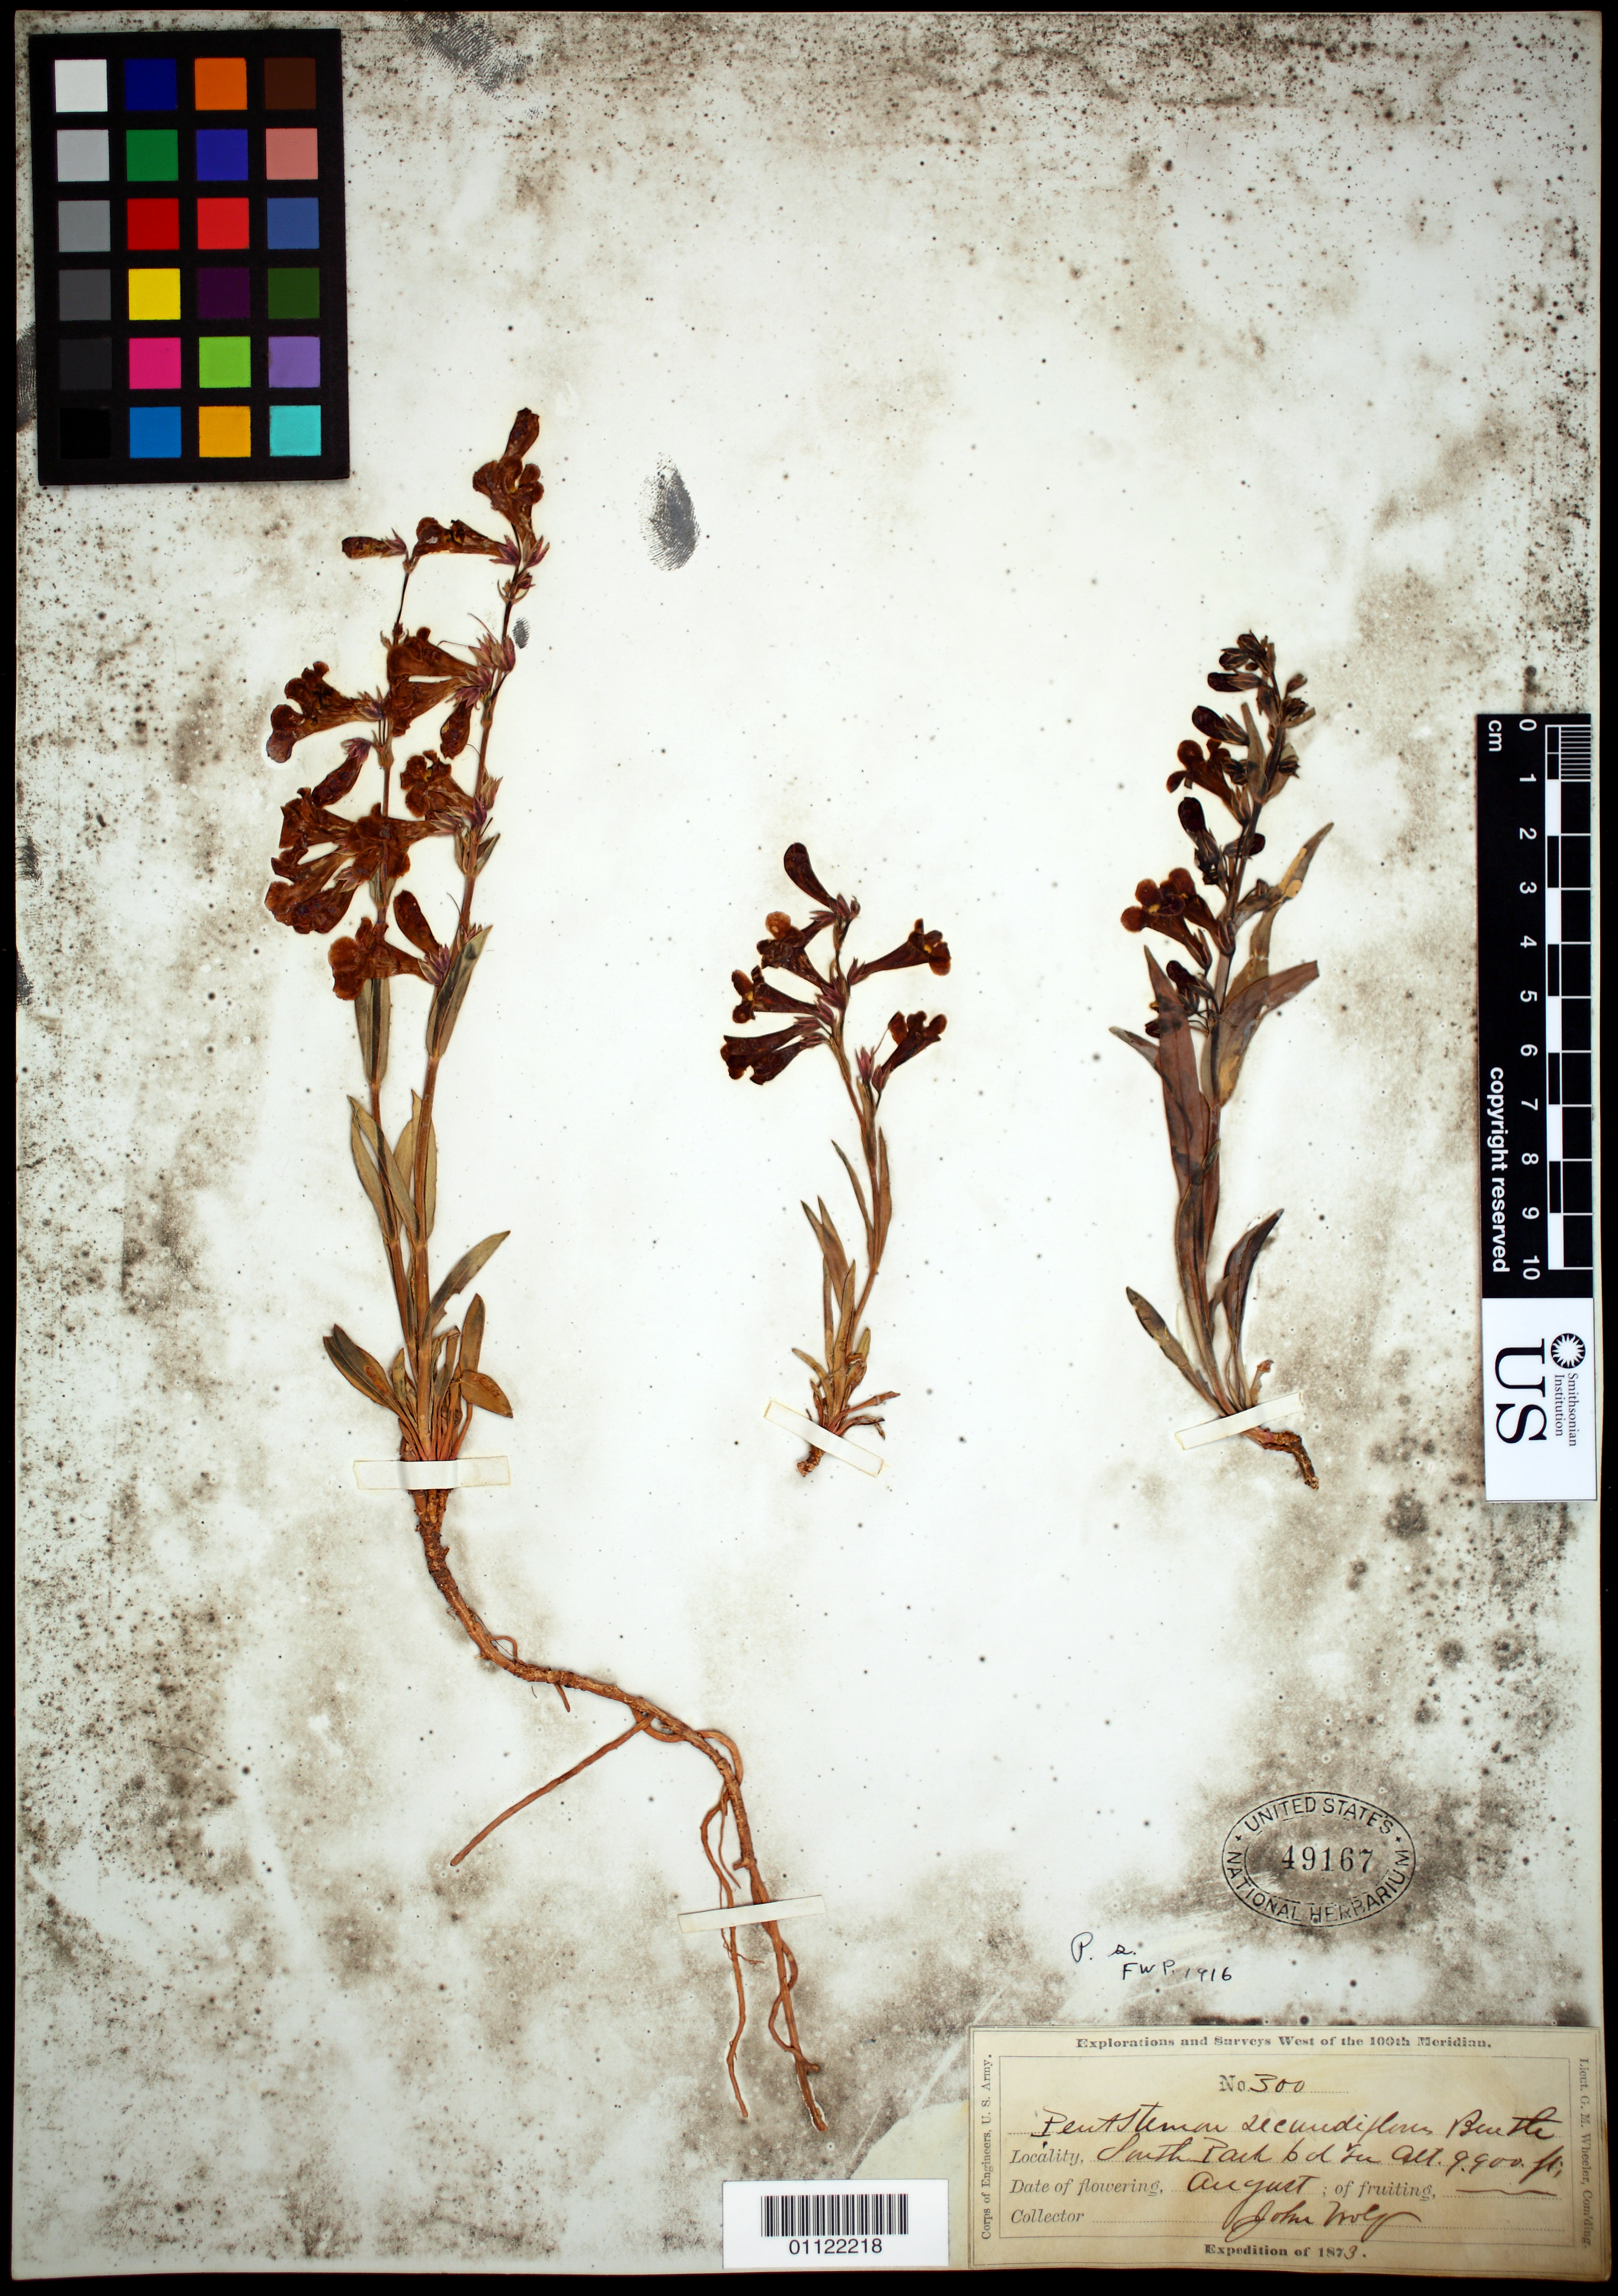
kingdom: Plantae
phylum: Tracheophyta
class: Magnoliopsida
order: Lamiales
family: Plantaginaceae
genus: Penstemon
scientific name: Penstemon secundiflorus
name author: Benth.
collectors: J. Wolf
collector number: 300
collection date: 1873-08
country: United States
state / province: Colorado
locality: South Park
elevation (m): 3018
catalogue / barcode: US 49167